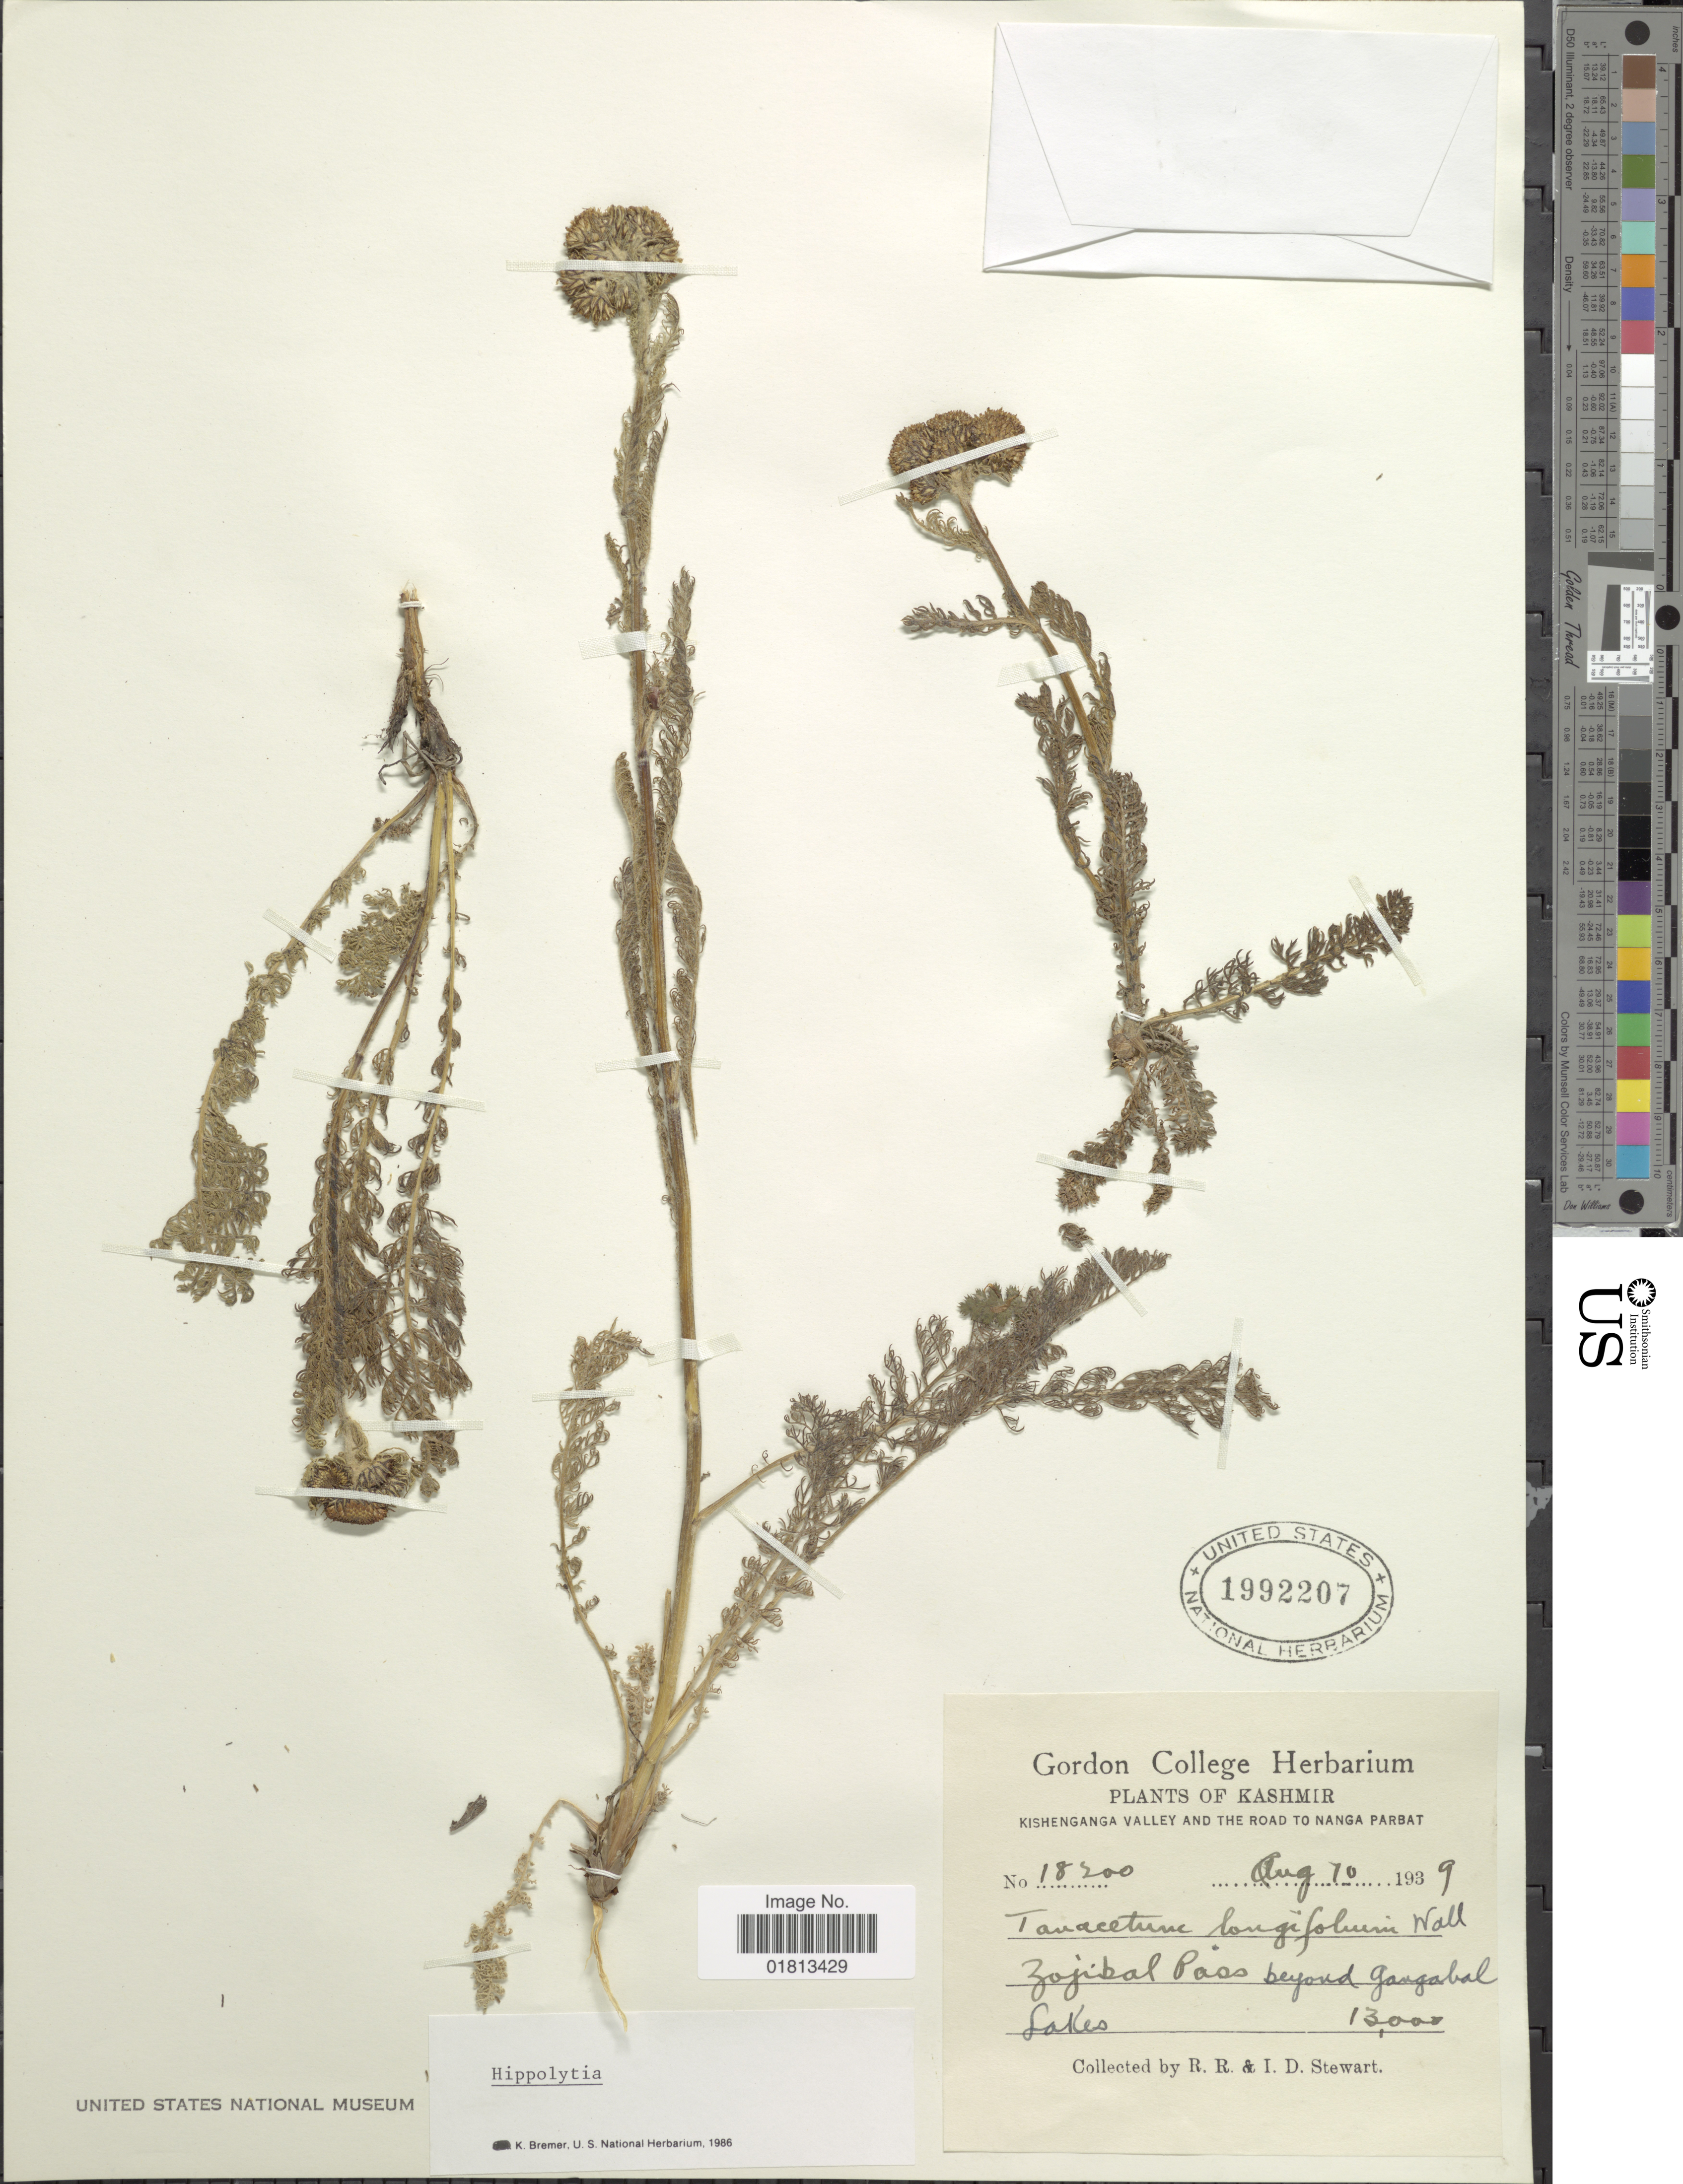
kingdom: Plantae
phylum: Tracheophyta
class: Magnoliopsida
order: Asterales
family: Asteraceae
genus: Hippolytia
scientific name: Hippolytia longifolium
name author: Wall.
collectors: R. R. Stewart & I. Stewart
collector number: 18200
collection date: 1939-08-10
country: India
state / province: Jammu and Kashmir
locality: Kashmir, Kishenganga Valley and The Road to Nanga Parbat, Zojibal Pass beyond Gangabal Lakes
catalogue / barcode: US 1992207